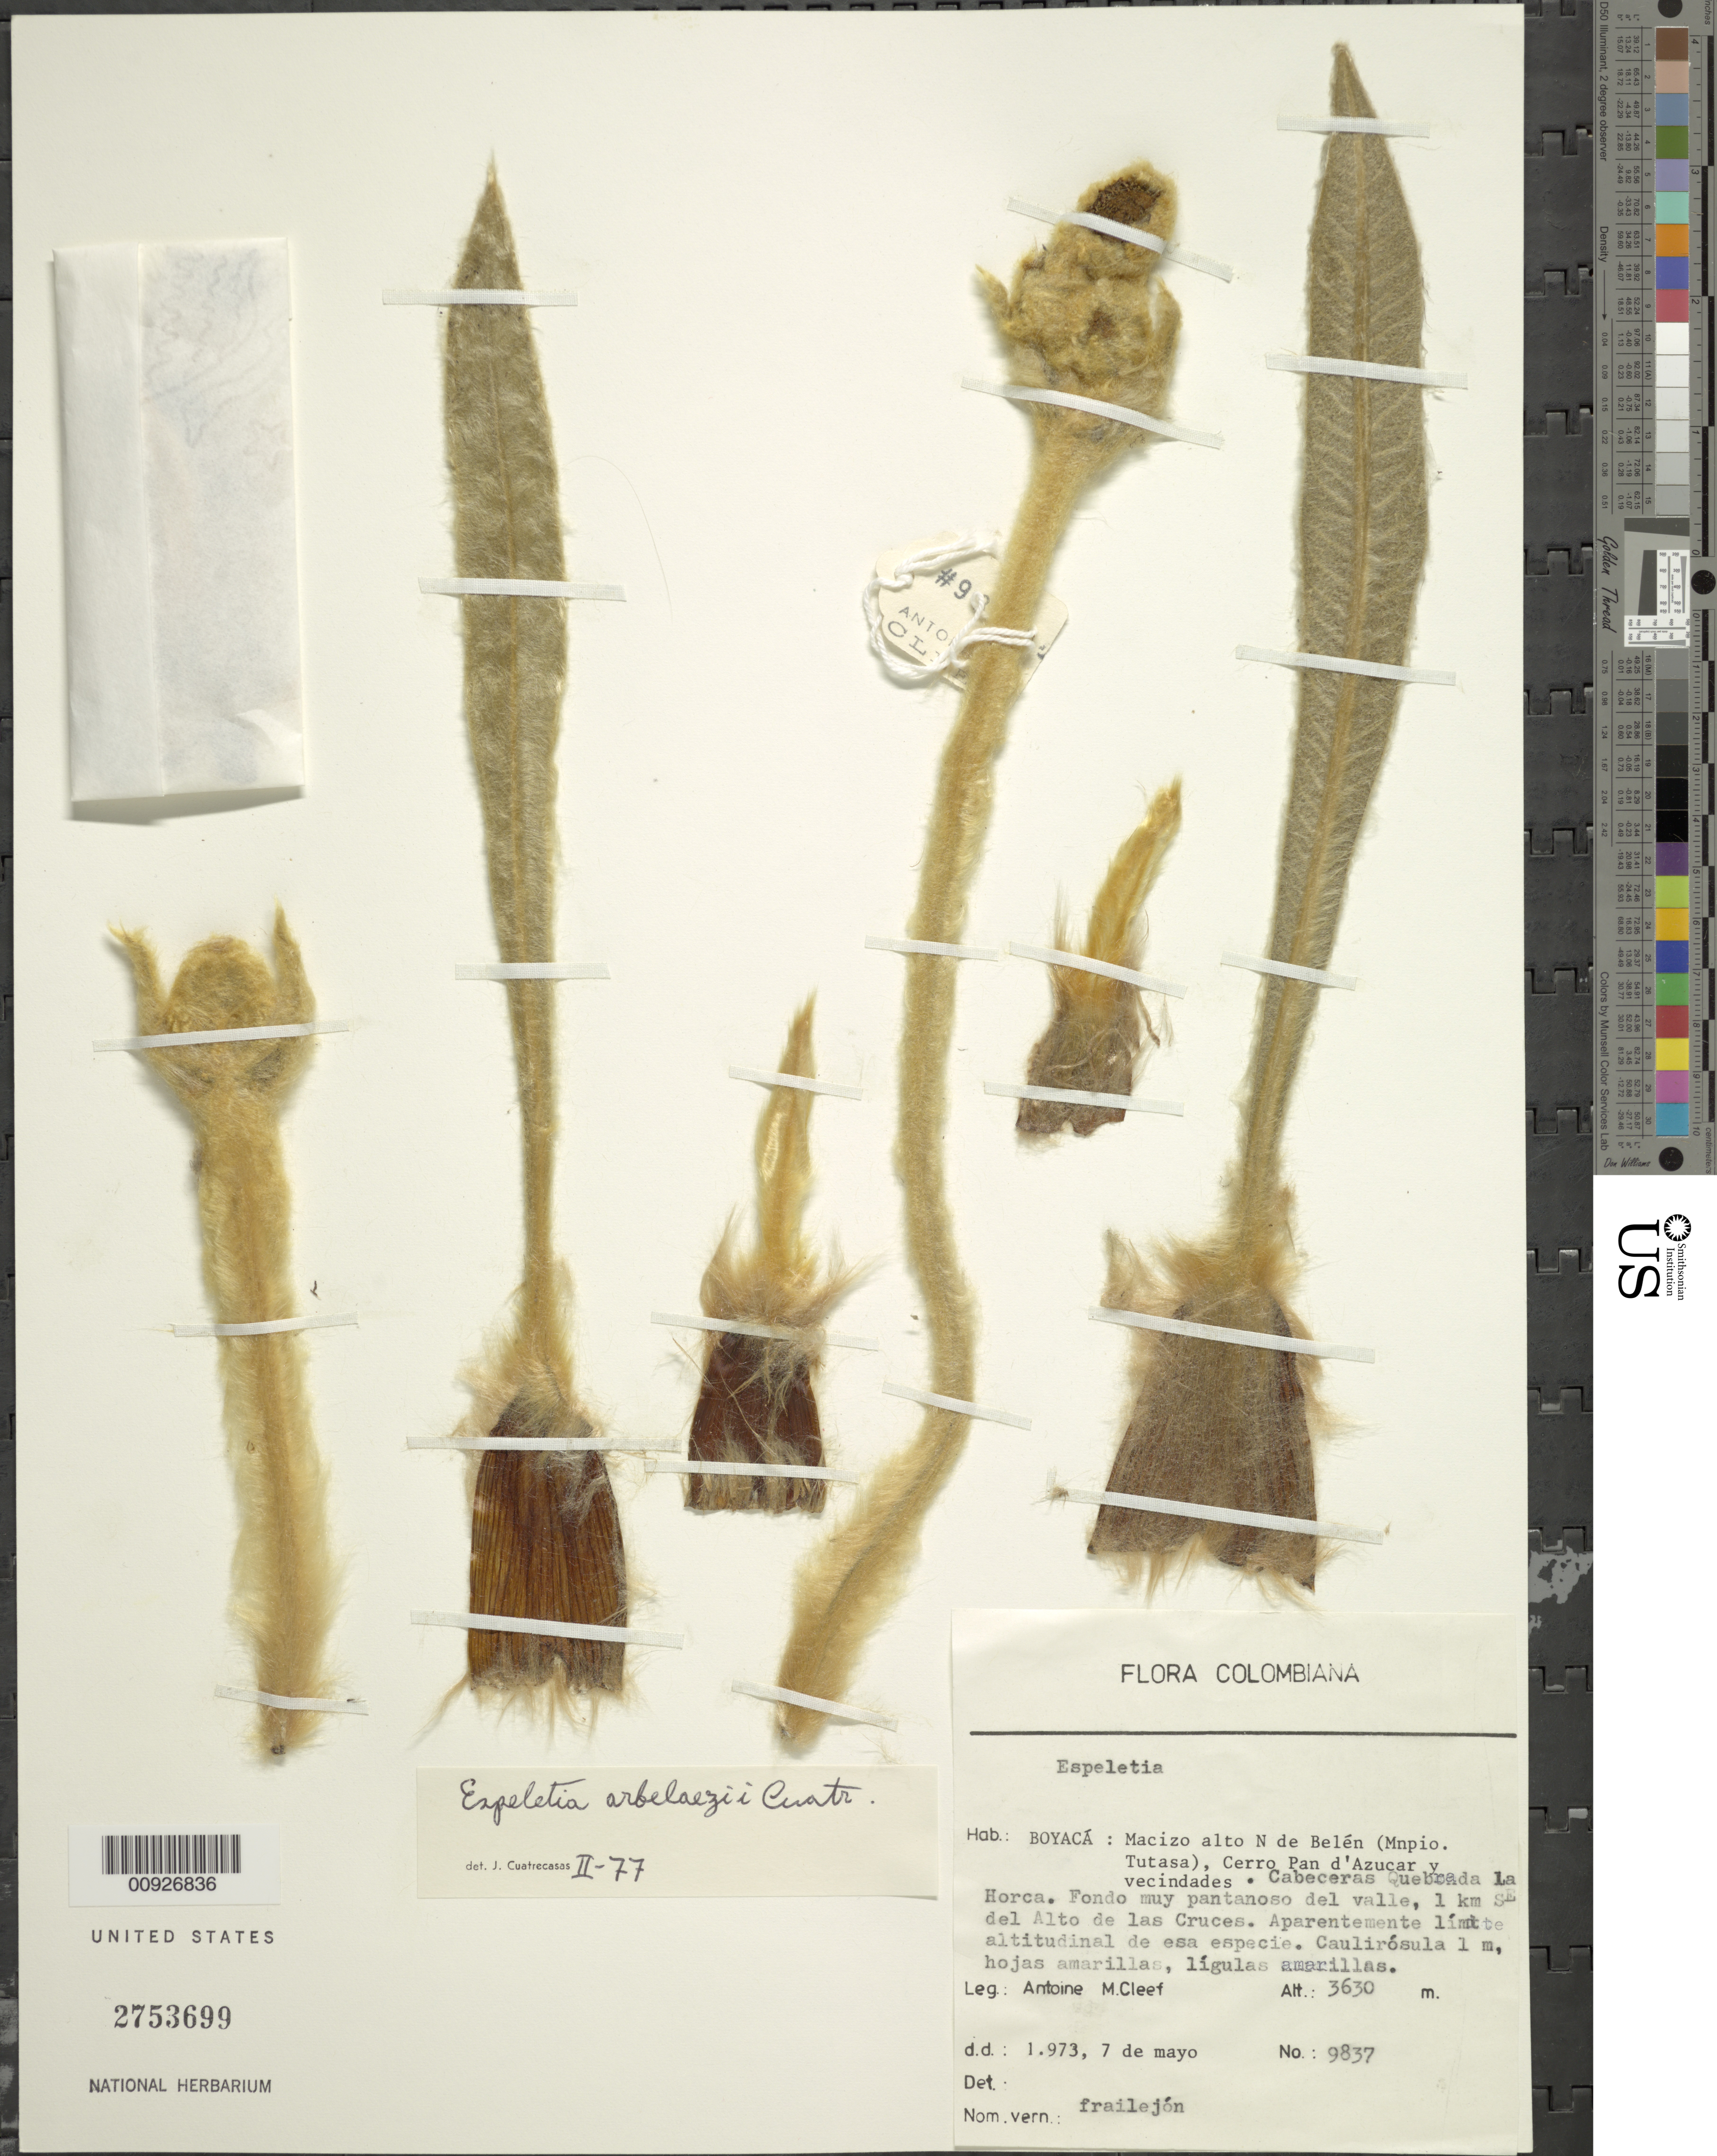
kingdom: Plantae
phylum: Tracheophyta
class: Magnoliopsida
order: Asterales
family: Asteraceae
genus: Espeletia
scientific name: Espeletia arbelaezii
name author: Cuatrec.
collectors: A. M. Cleef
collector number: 9837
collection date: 1973-05-07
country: Colombia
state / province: Boyacá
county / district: Tutasa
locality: Macizo alto N de Belén, Cerro Pan de Azúcar y vecindades. Cabeceras Quebrada La. Horca. Fondo muy pantanoso del valle, 1 km SE del Alto de las Cruces.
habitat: Horca. Fondo muy pantanoso del valle, 1 km SE del Alto de las Cruces. Aparentemente lïmite altitudinal de la especie.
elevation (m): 3630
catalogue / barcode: US 2753699